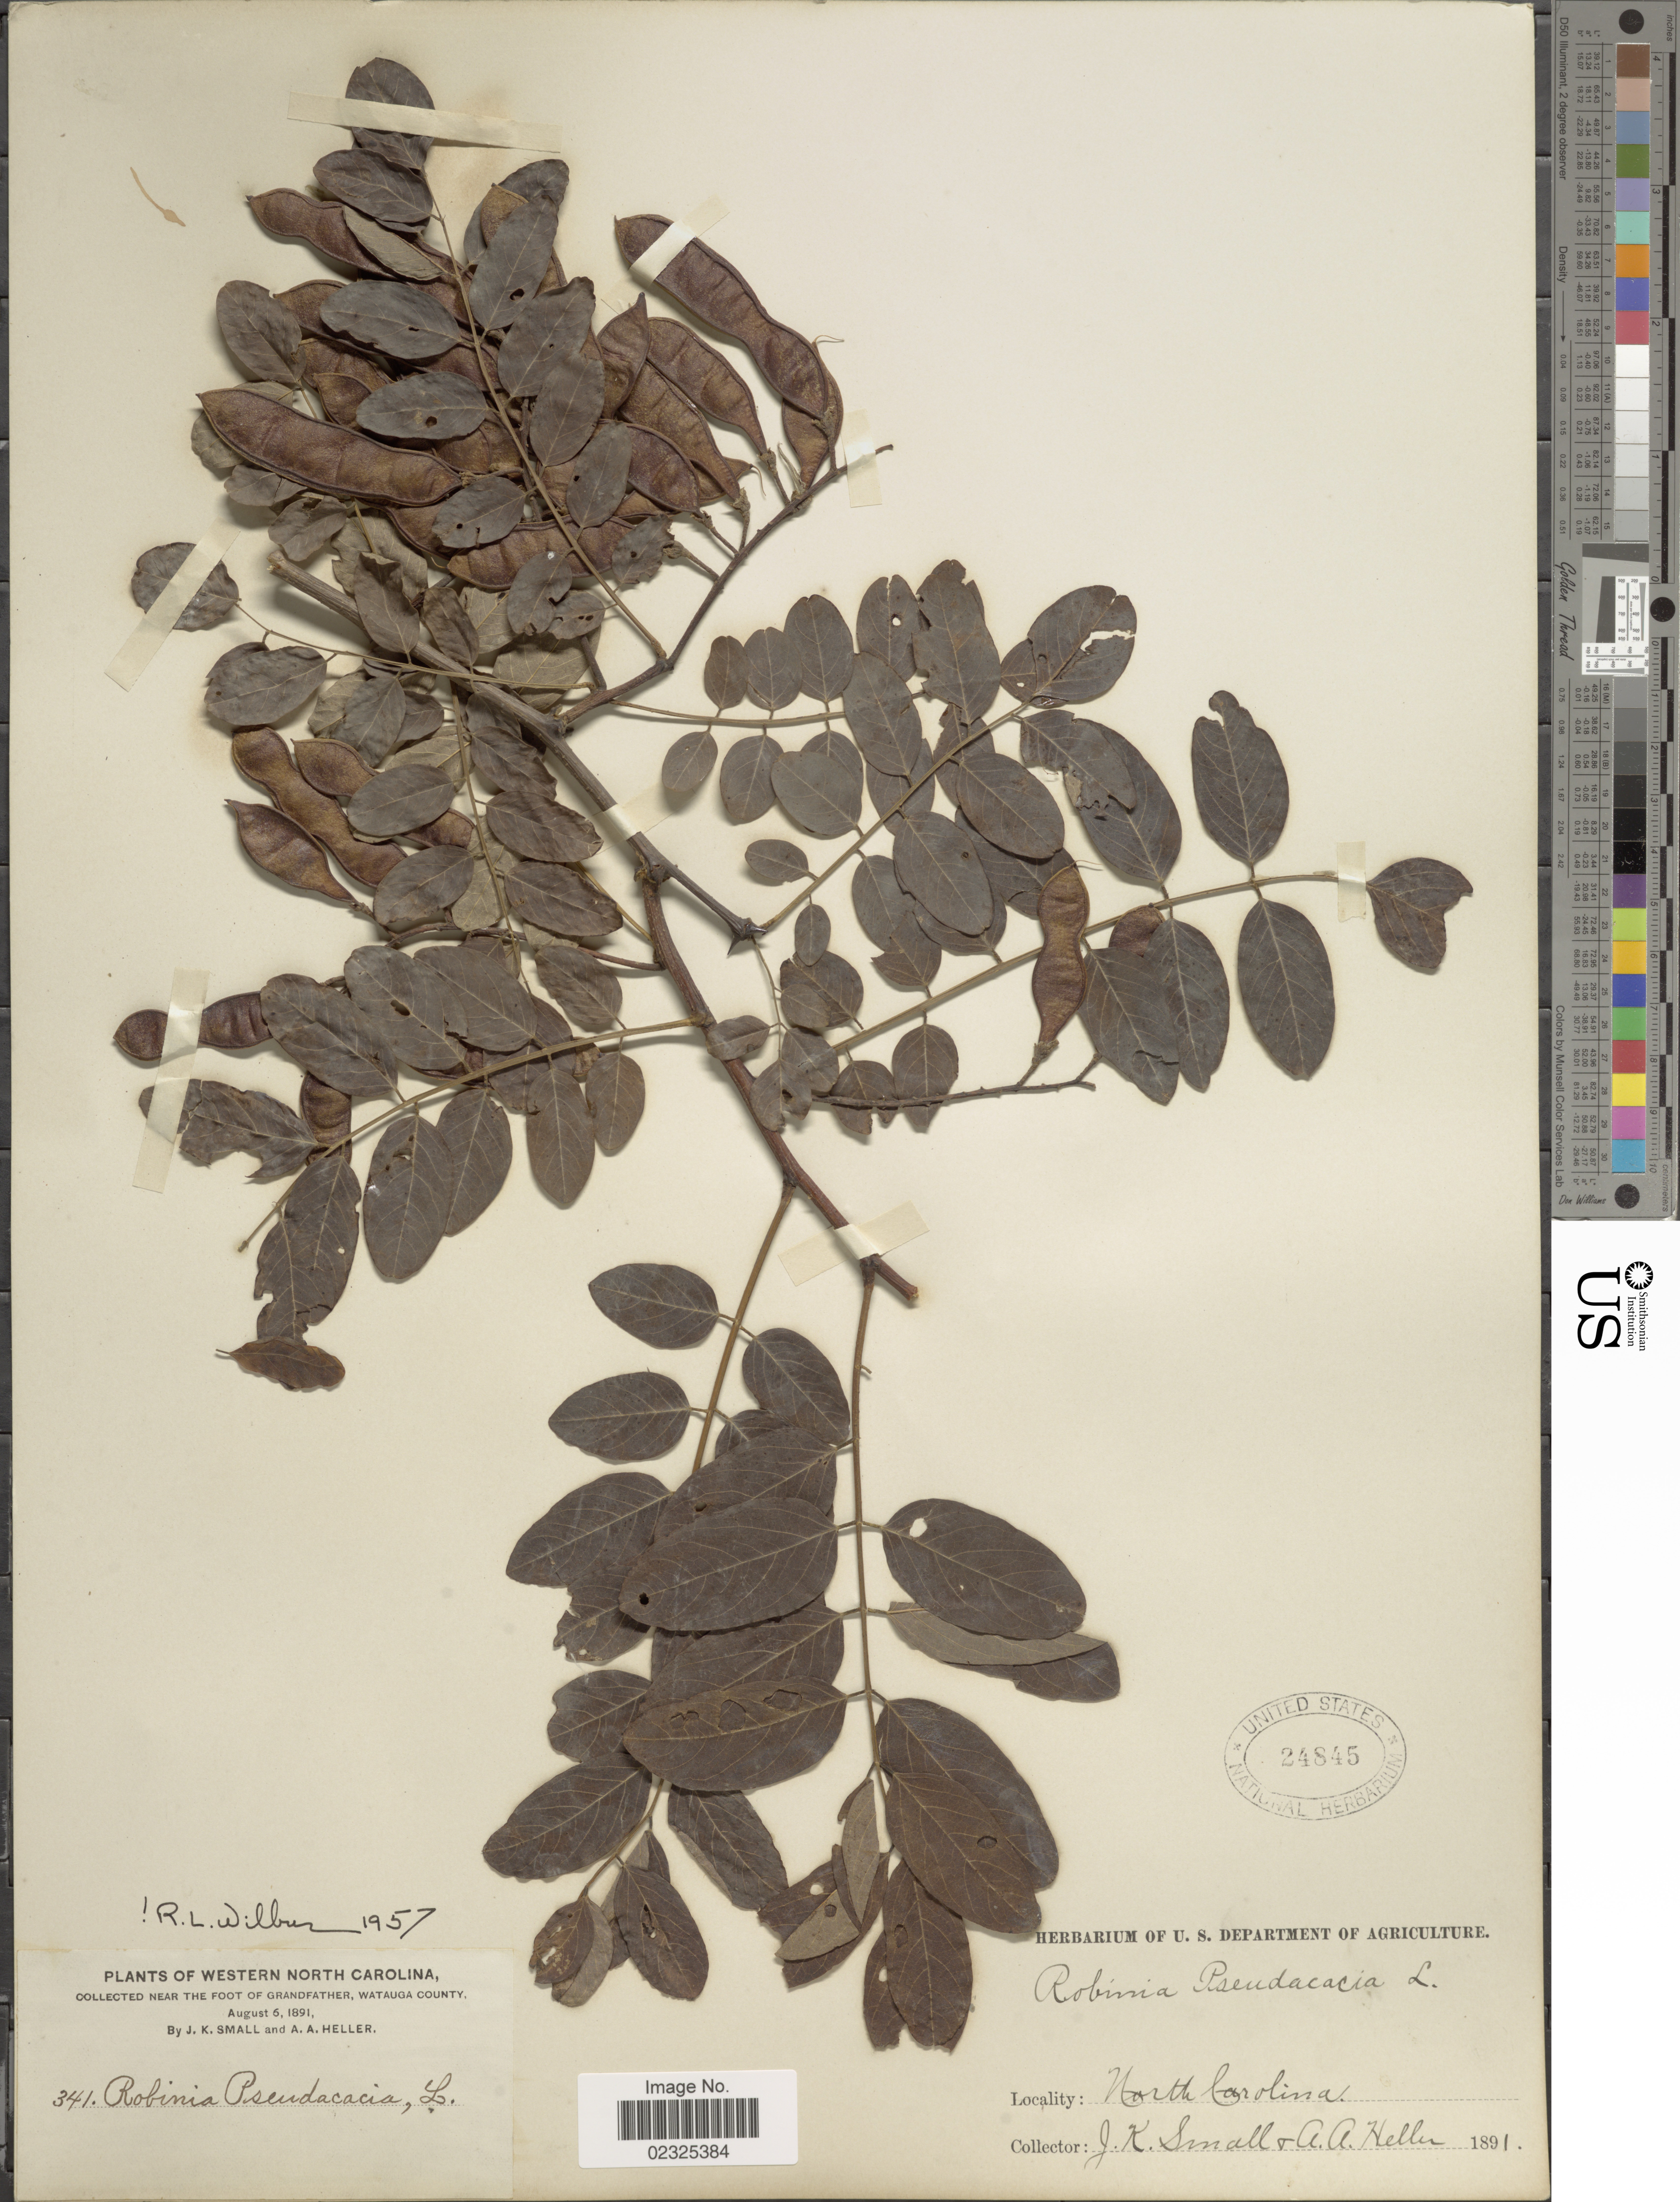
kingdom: Plantae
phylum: Tracheophyta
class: Magnoliopsida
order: Fabales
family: Fabaceae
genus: Robinia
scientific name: Robinia pseudoacacia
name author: L.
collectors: J. K. Small & A. A. Heller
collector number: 341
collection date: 1891-08-06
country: United States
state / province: North Carolina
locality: Western North Carolina, near the foot of Grandfather, Watauga County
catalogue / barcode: US 24845